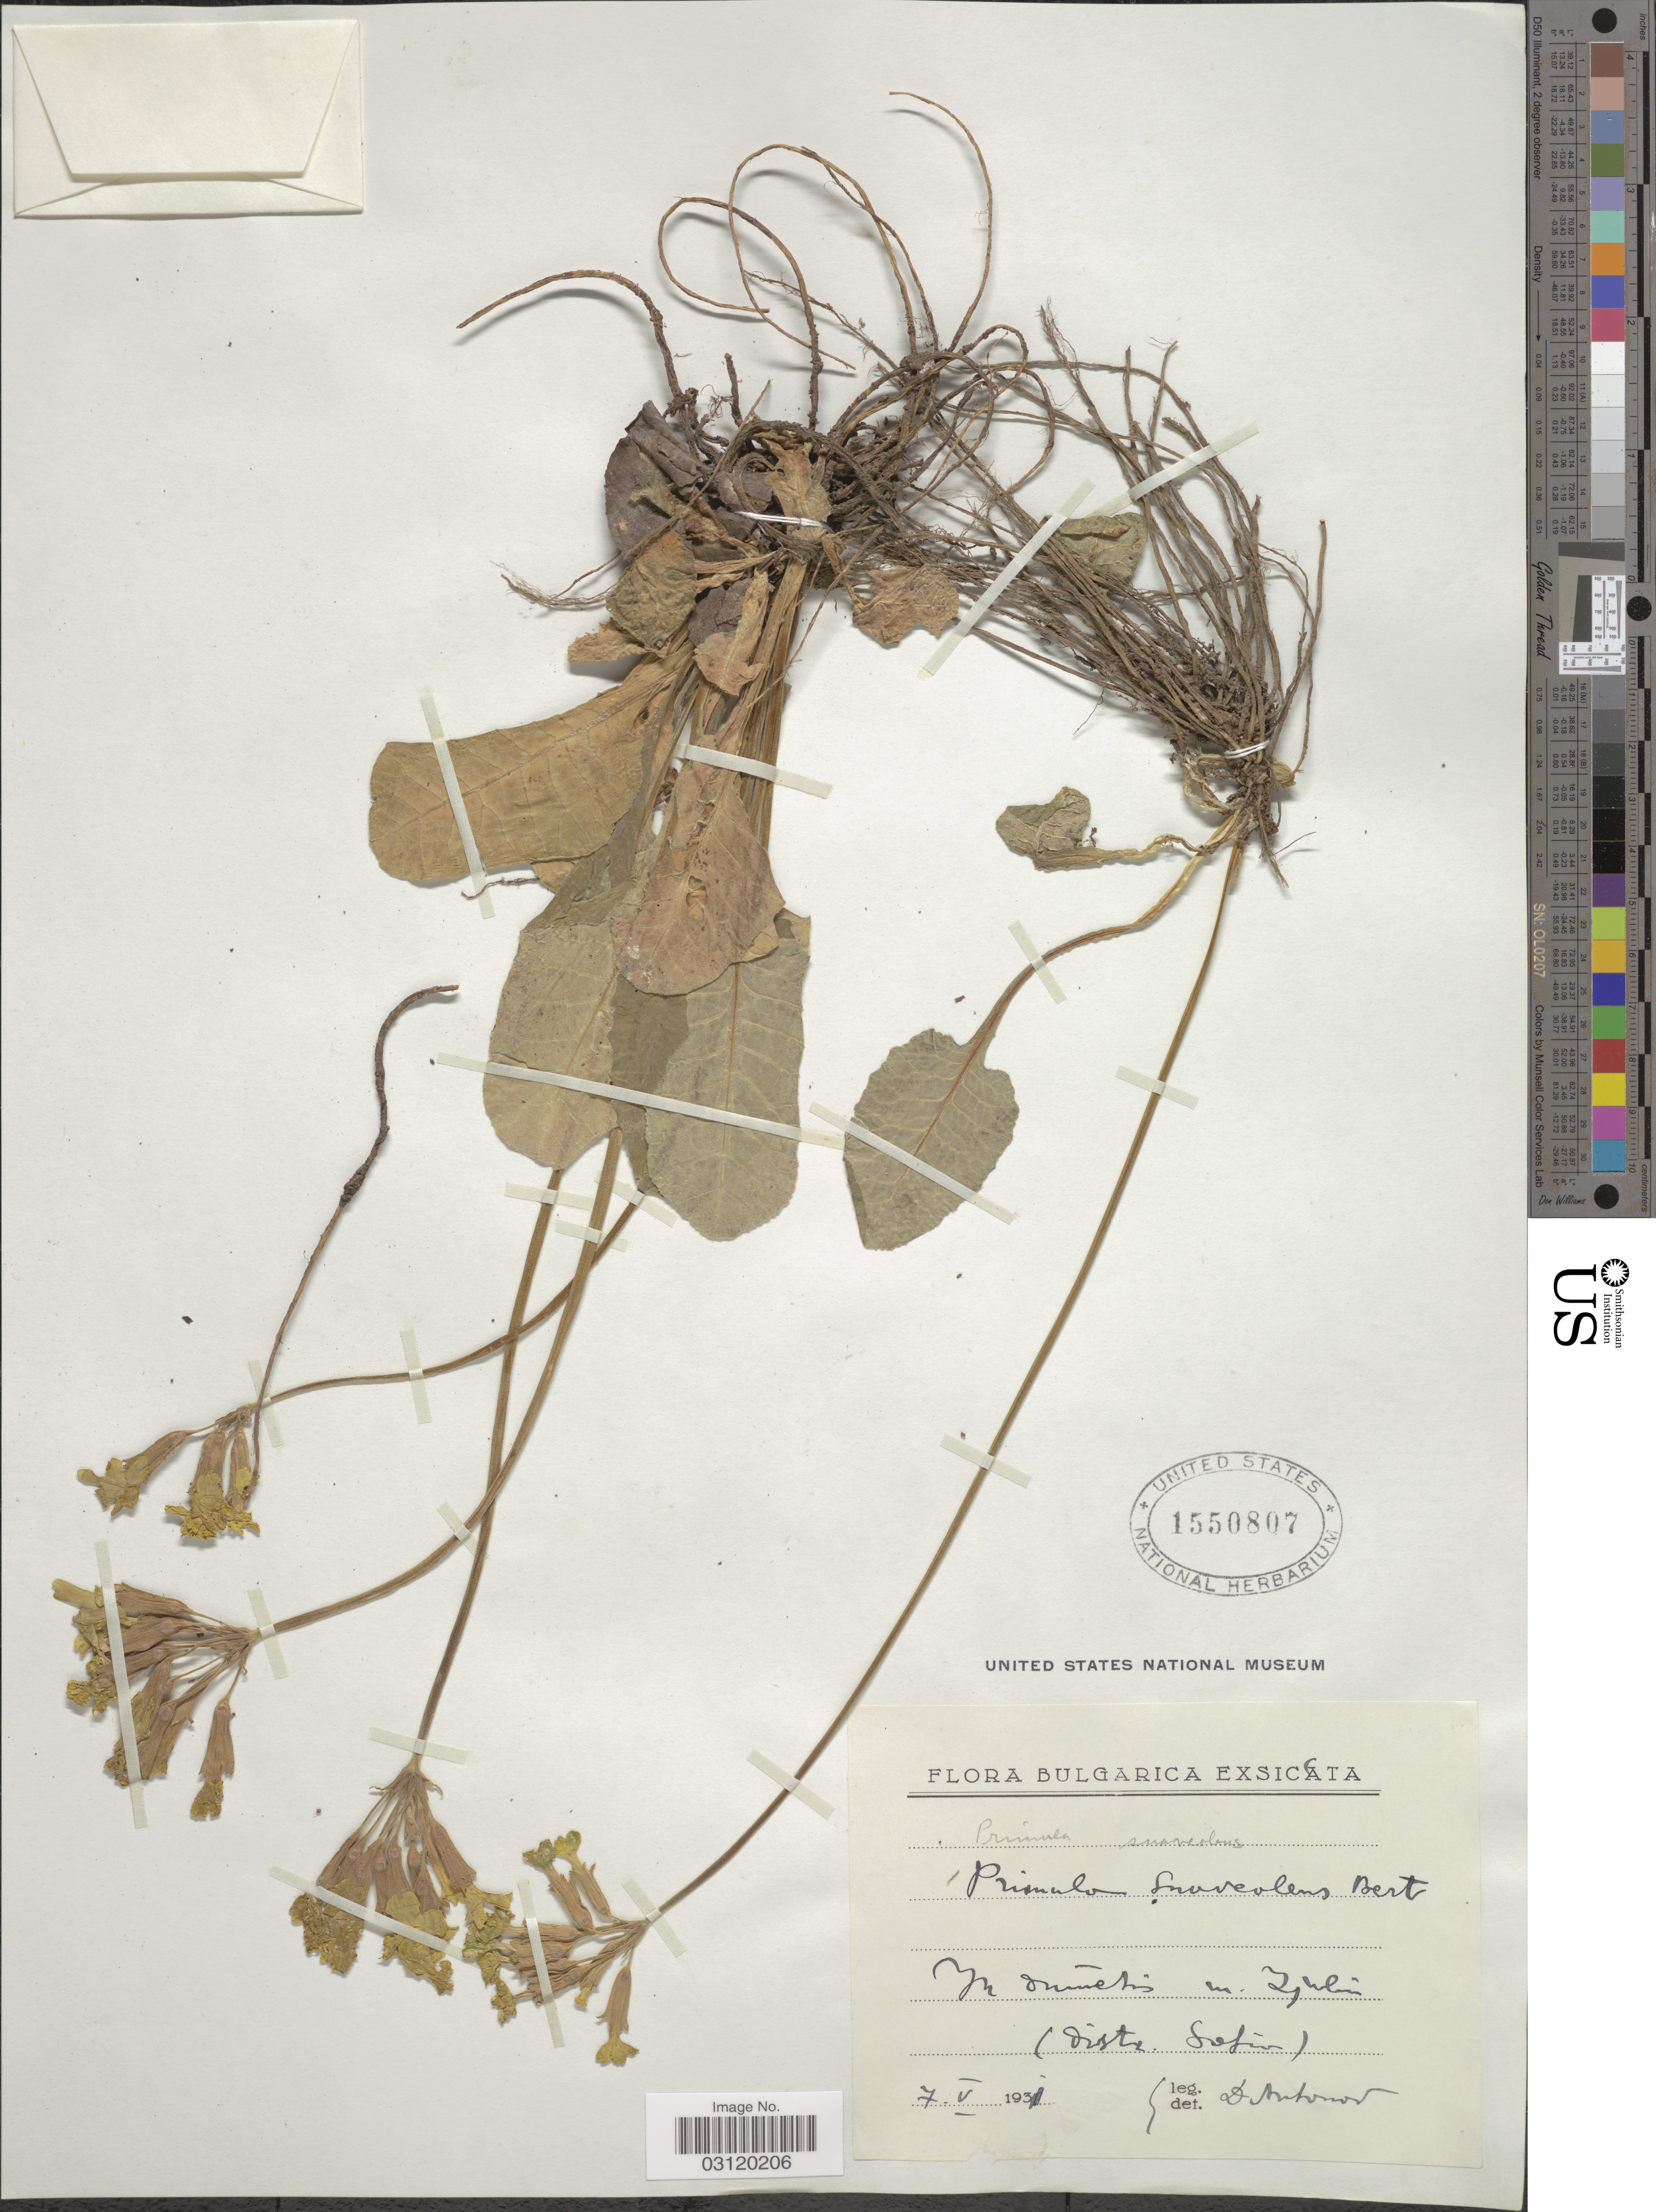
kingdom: Plantae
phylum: Tracheophyta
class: Magnoliopsida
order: Ericales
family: Primulaceae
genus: Primula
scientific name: Primula suaveolens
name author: Bertol.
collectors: D. Antonov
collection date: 1931-05-07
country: Bulgaria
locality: In dumetis in Zjulin (Distr. Sofia).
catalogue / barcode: US 1550807